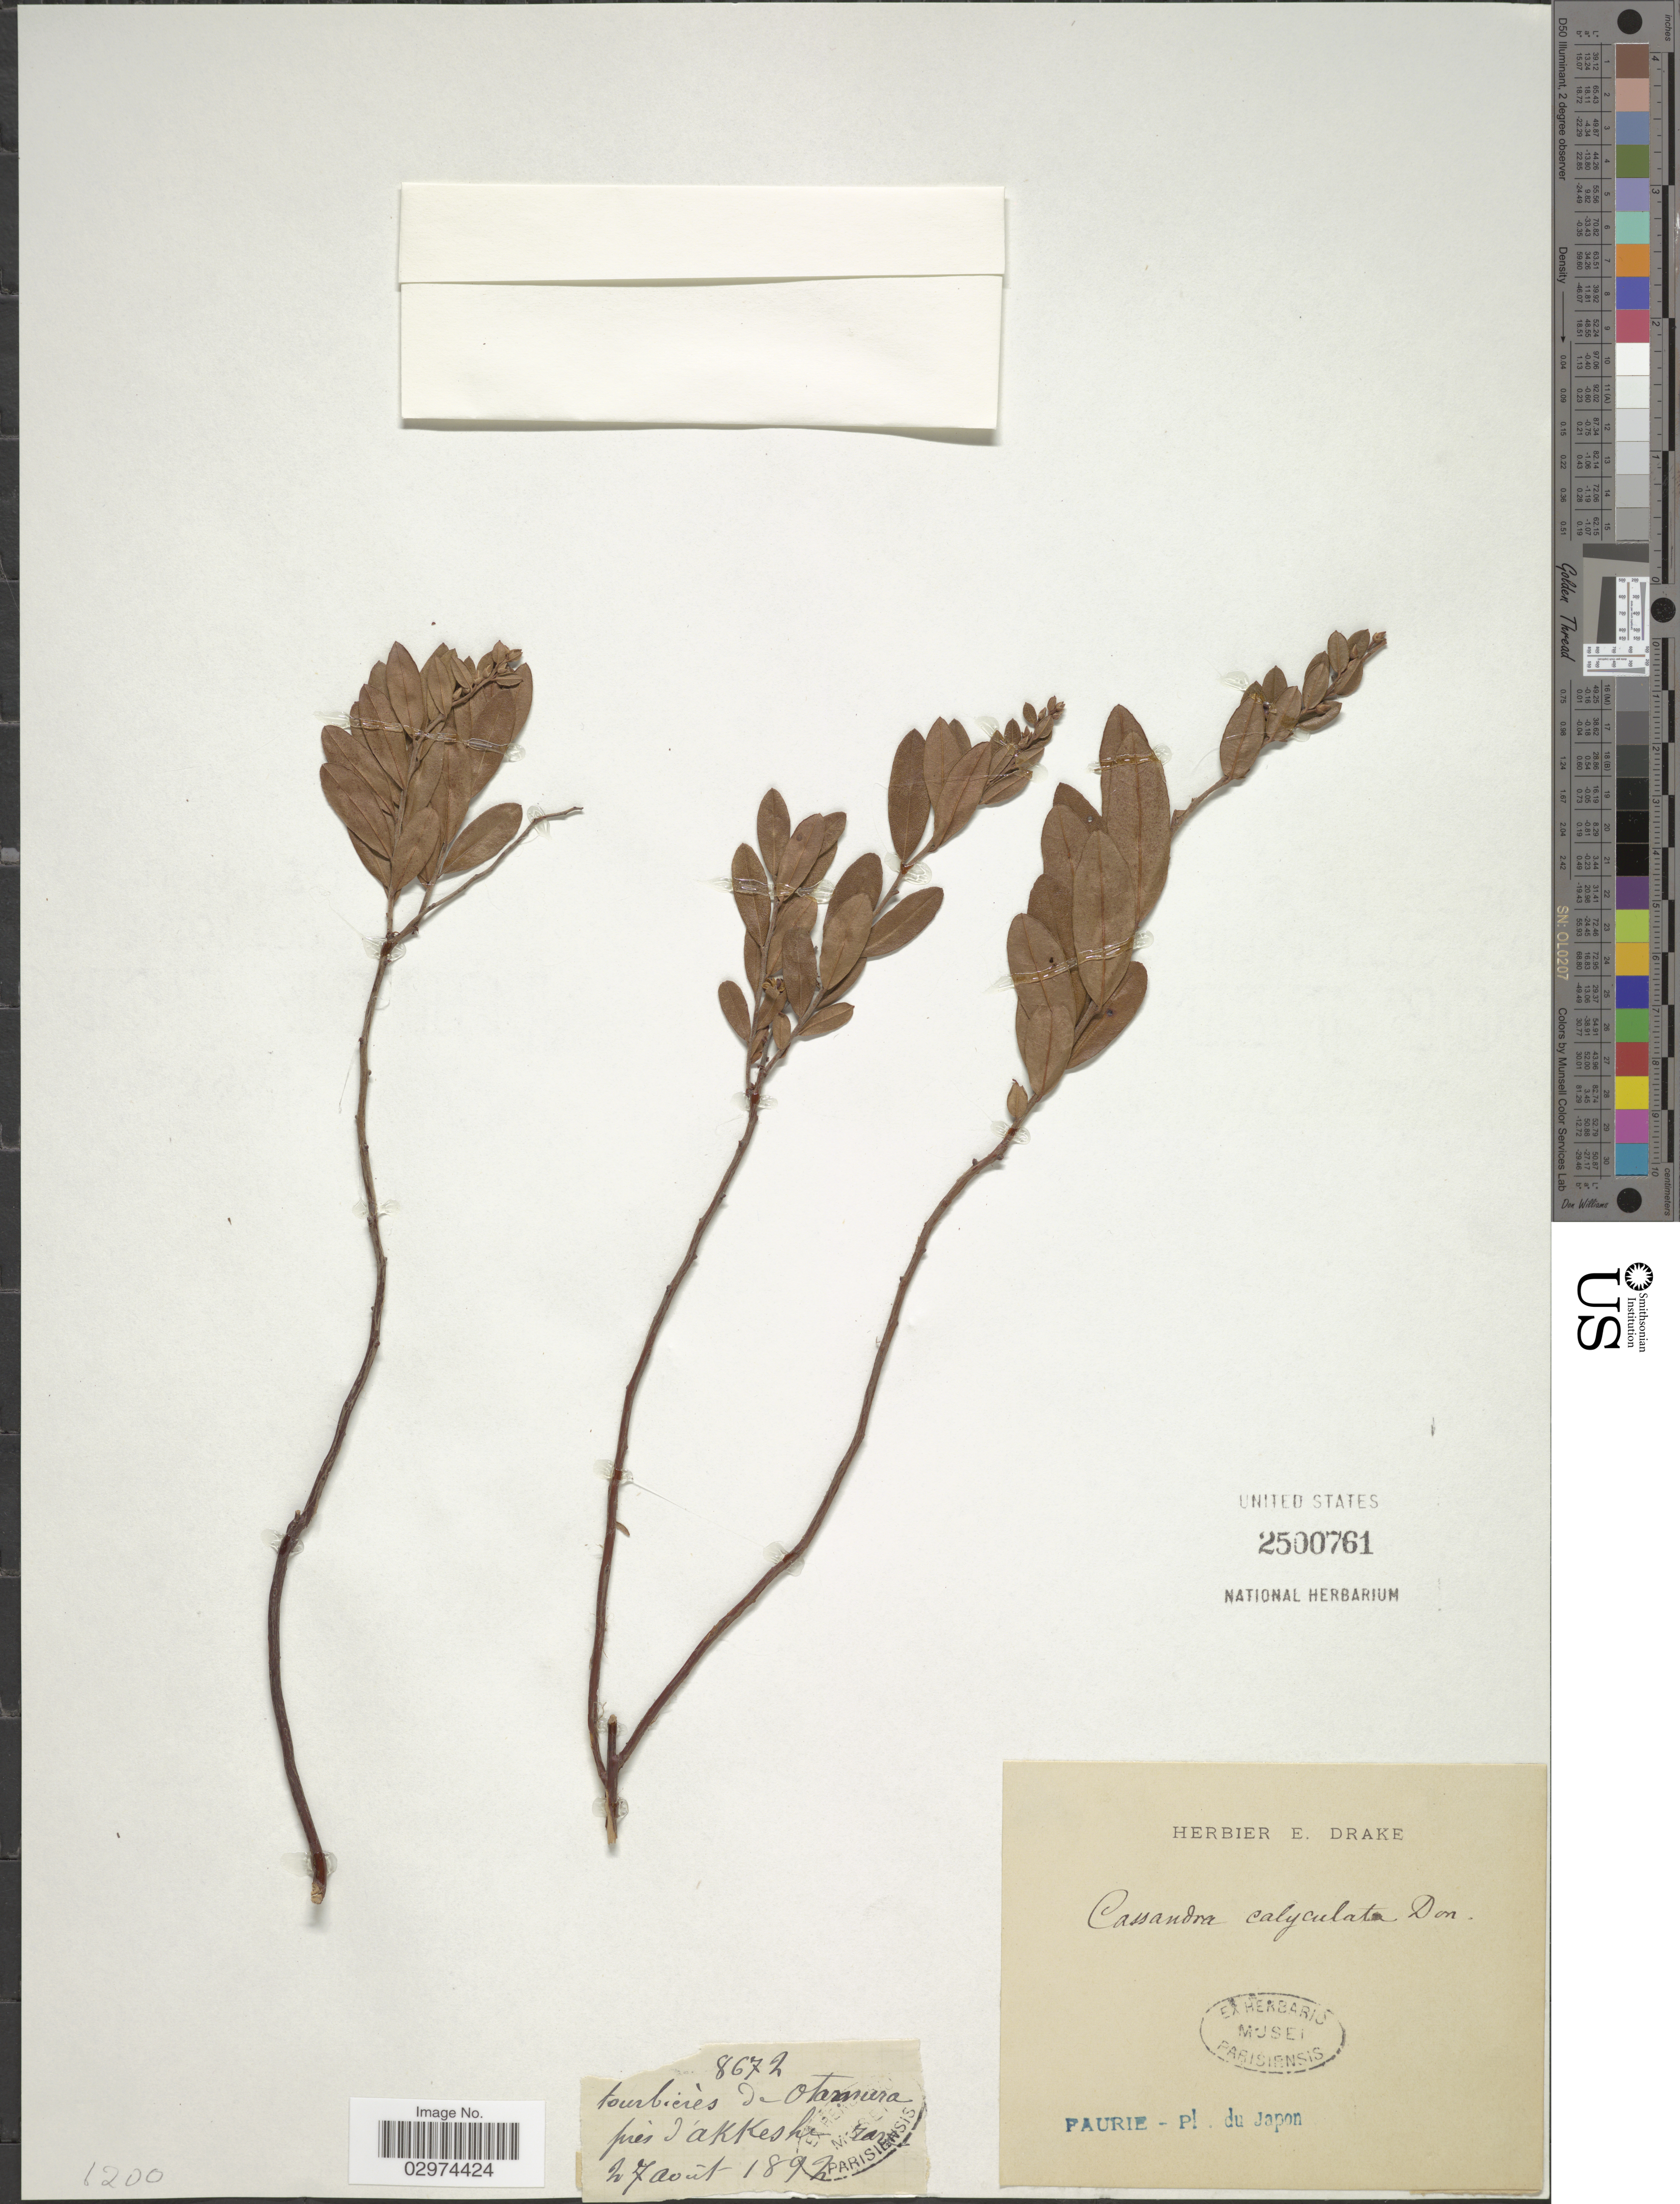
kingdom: Plantae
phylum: Tracheophyta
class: Magnoliopsida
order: Ericales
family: Ericaceae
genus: Chamaedaphne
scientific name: Chamaedaphne calyculata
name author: (L.) Moench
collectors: ex herb. E. Drake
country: Japan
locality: Faurie - Japon.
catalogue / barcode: US 2500761